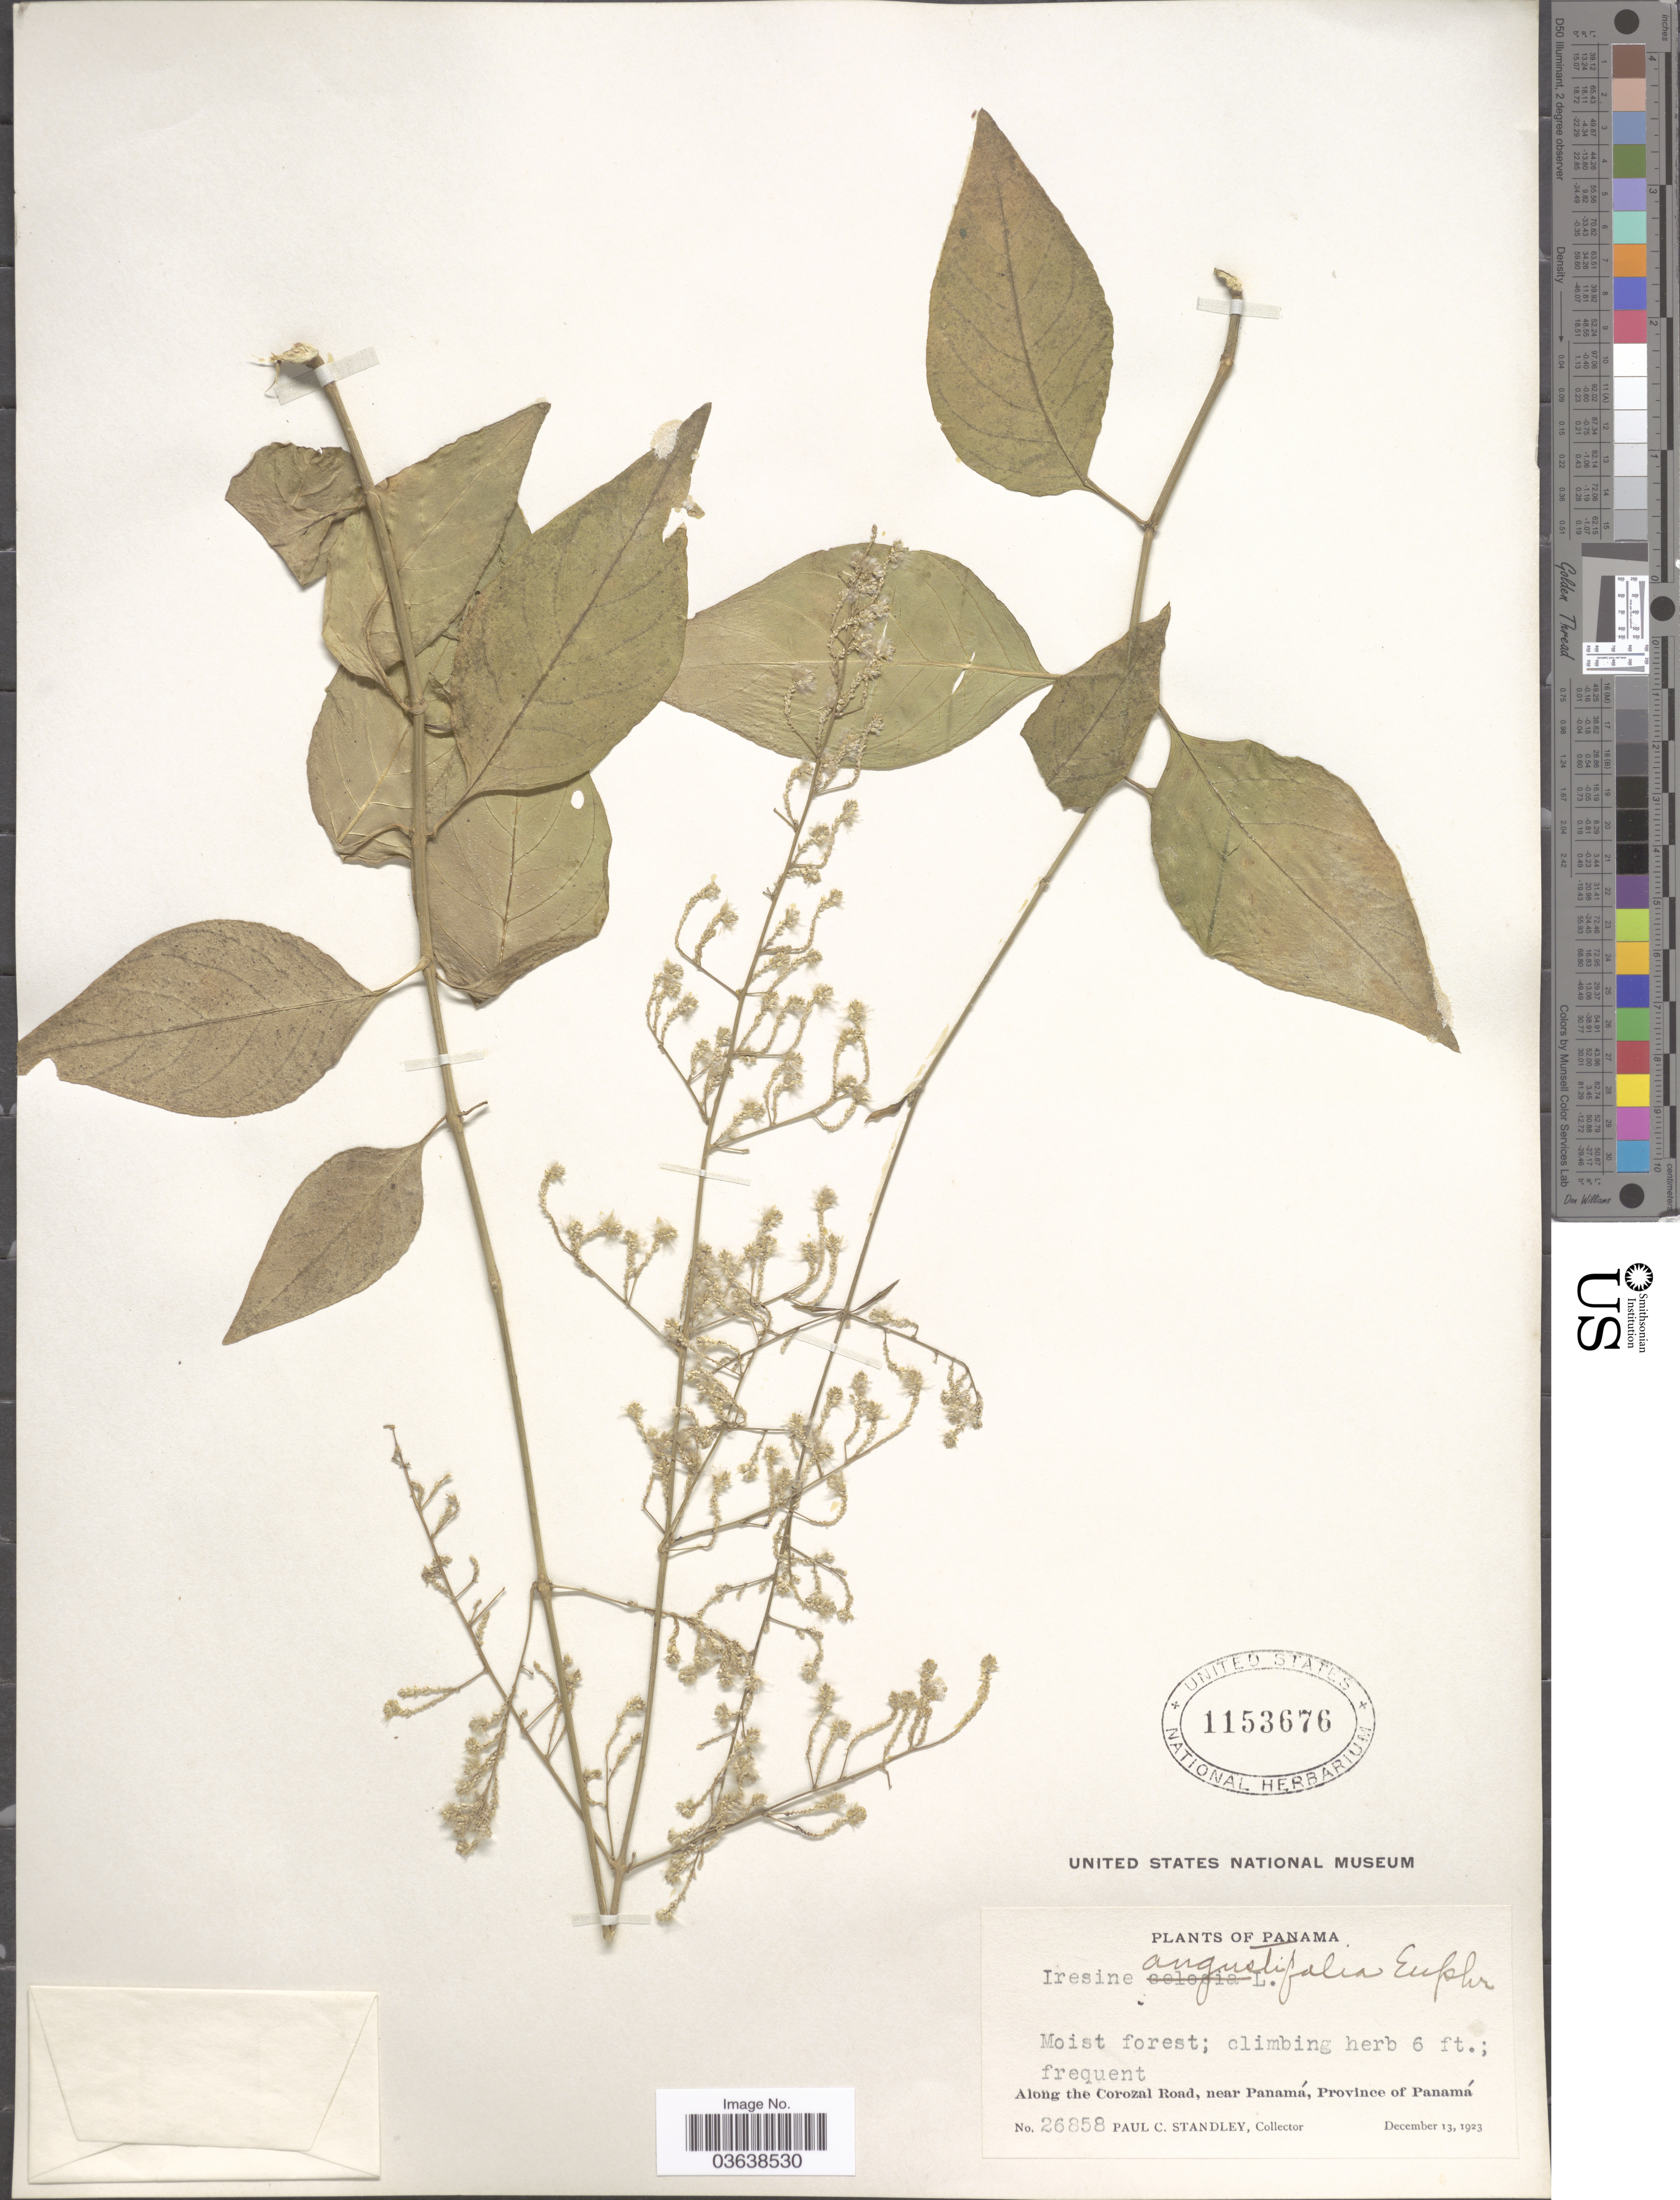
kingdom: Plantae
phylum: Tracheophyta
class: Magnoliopsida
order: Caryophyllales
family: Amaranthaceae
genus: Iresine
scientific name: Iresine angustifolia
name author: Euphrasén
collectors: P. C. Standley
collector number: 26858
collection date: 1923-12-13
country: Panama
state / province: Panamá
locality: Along the Corozal Road, near Panamá.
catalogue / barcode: US 1153676